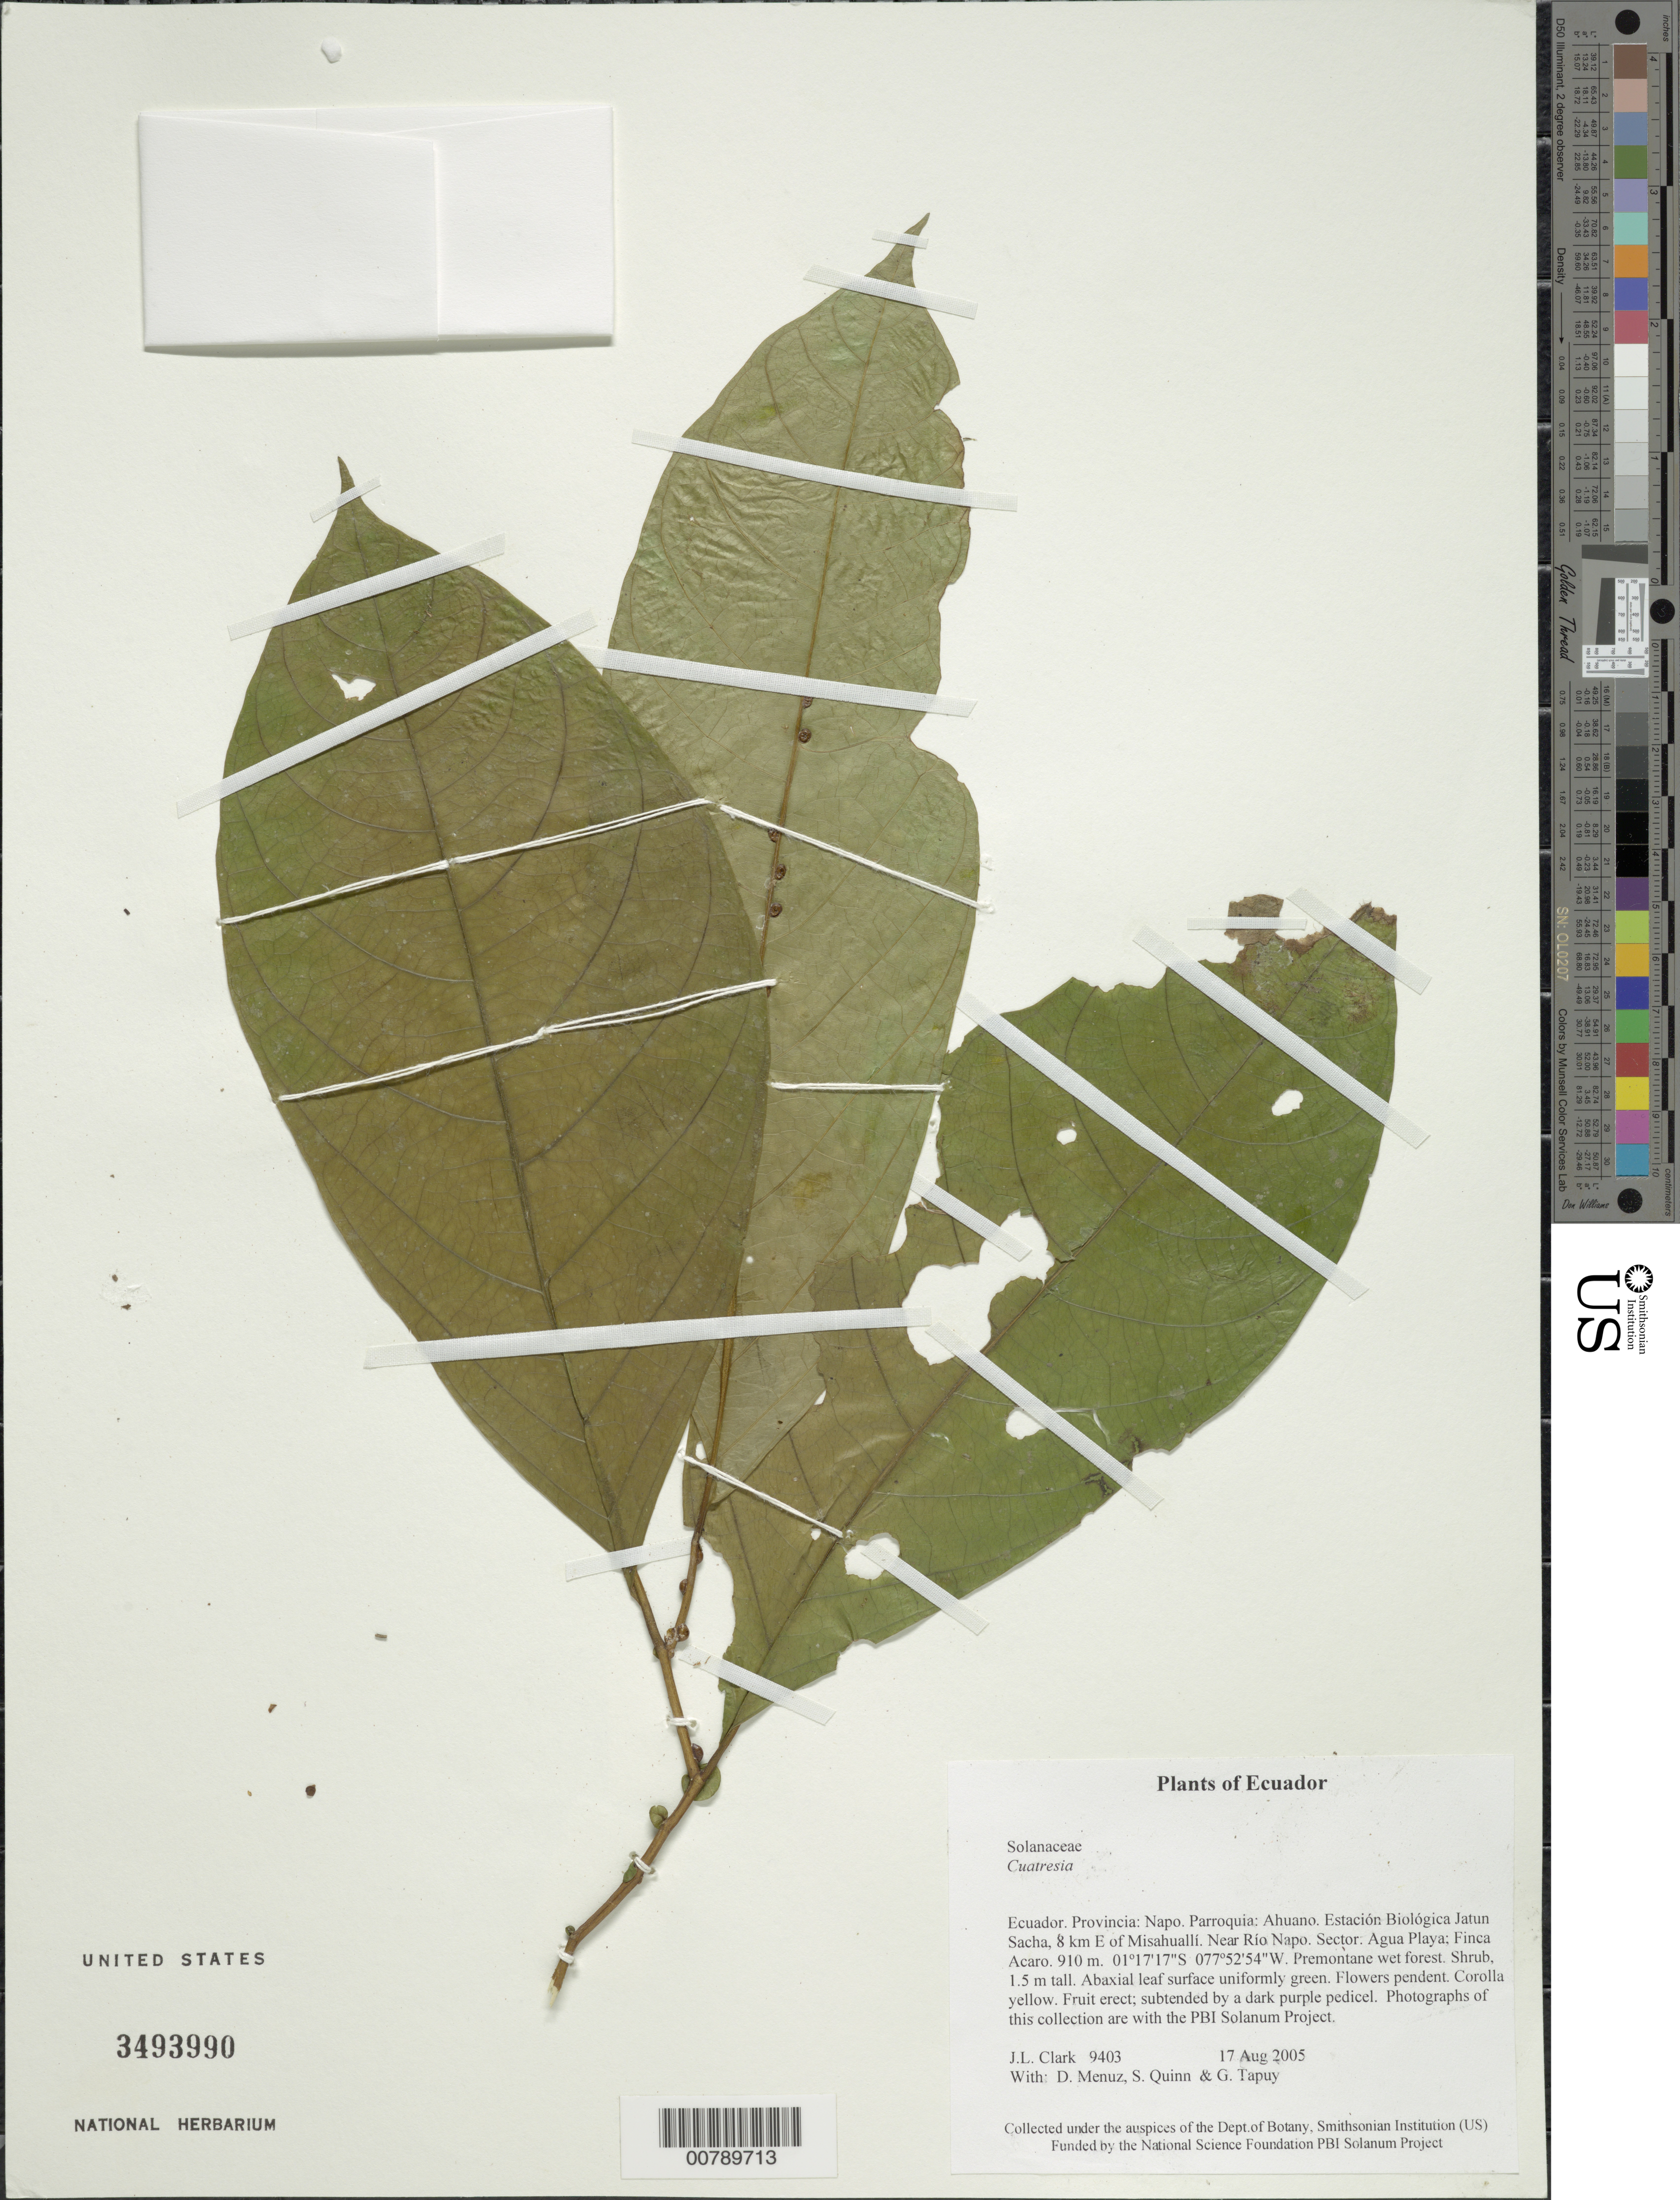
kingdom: Plantae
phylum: Tracheophyta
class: Magnoliopsida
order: Solanales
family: Solanaceae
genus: Cuatresia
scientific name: Cuatresia riparia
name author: (Kunth) Hunz.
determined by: Knapp, S. D.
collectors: J. L. Clark, D. Menuz, S. Quinn & G. Tapuy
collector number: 09403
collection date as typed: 17 Aug 2005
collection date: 2005-08-17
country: Ecuador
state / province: Napo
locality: Parroquia: Ahuano. Estación Biológica Jatun Sacha, 8 km E of Misahuallí. Near Río Napo. Sector: Agua Playa; Finca Acaro.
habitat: Premontane wet forest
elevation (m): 910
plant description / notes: QCNE, US, silicagel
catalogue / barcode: US 3493990